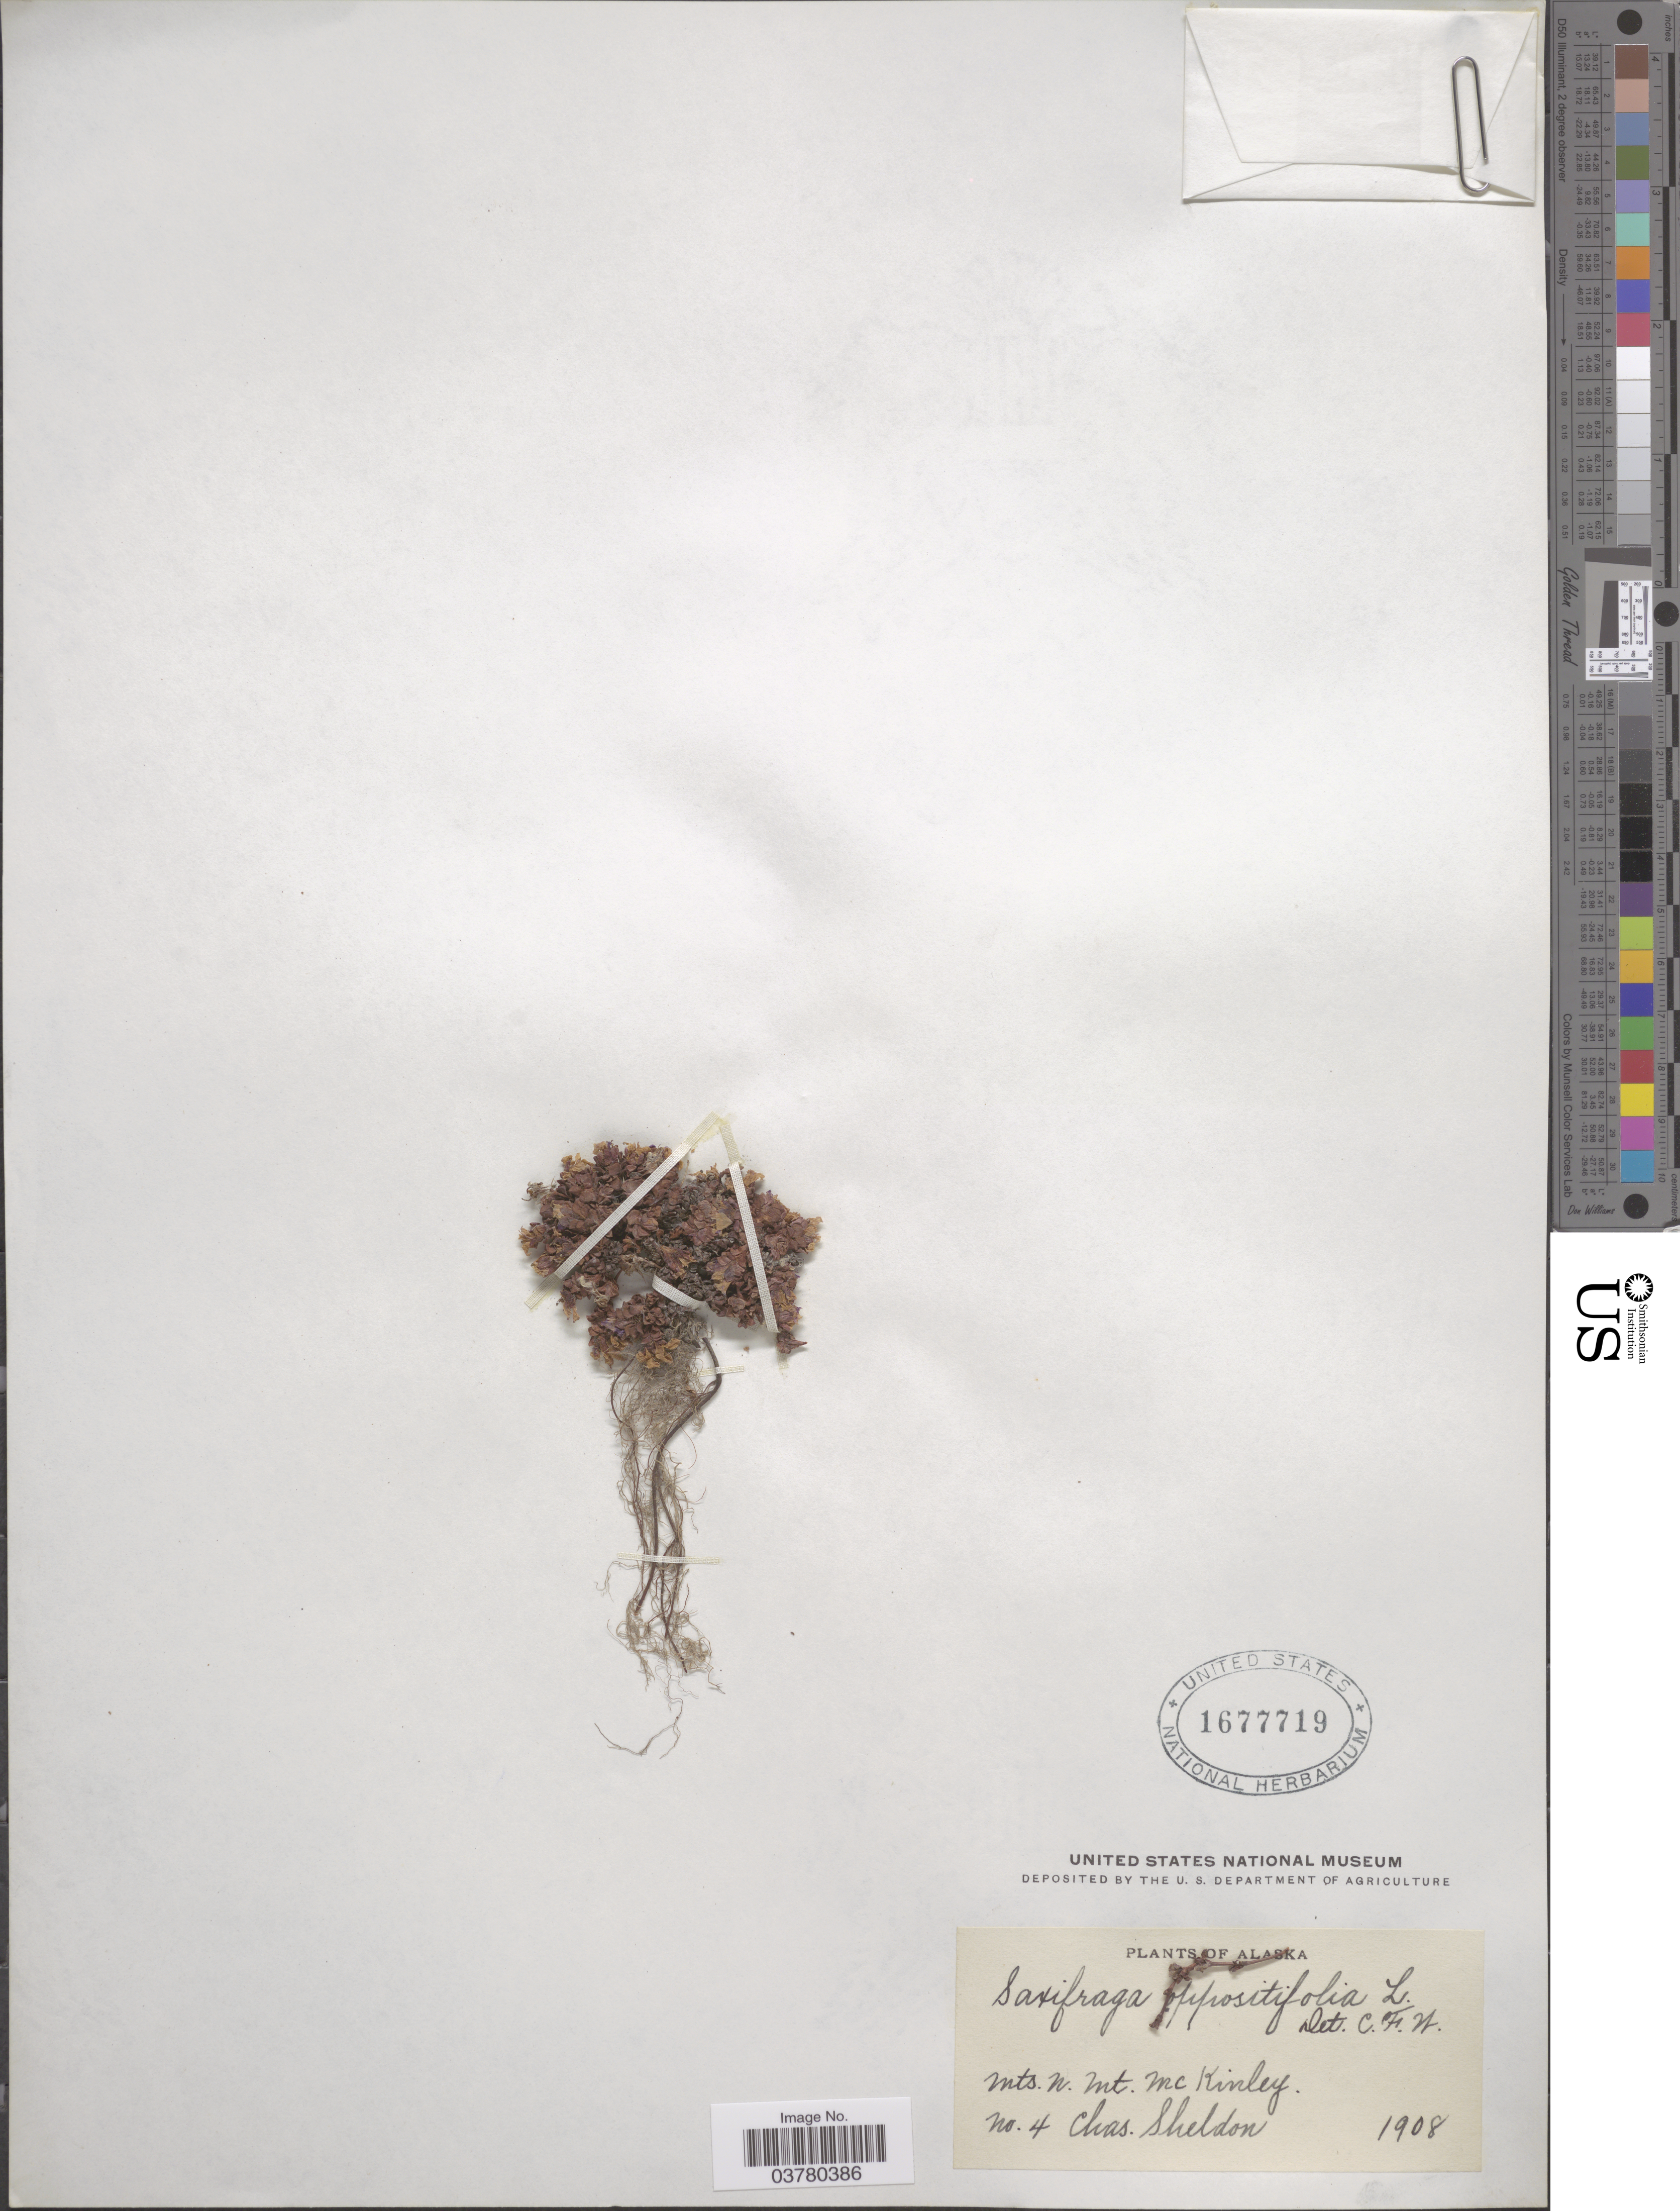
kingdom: Plantae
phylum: Tracheophyta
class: Magnoliopsida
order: Saxifragales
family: Saxifragaceae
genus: Saxifraga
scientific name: Saxifraga oppositifolia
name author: L.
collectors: C. S. Sheldon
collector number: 4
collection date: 1908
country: United States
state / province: Alaska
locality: Mts. W. Mt. Mc Kinley.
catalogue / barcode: US 1677719